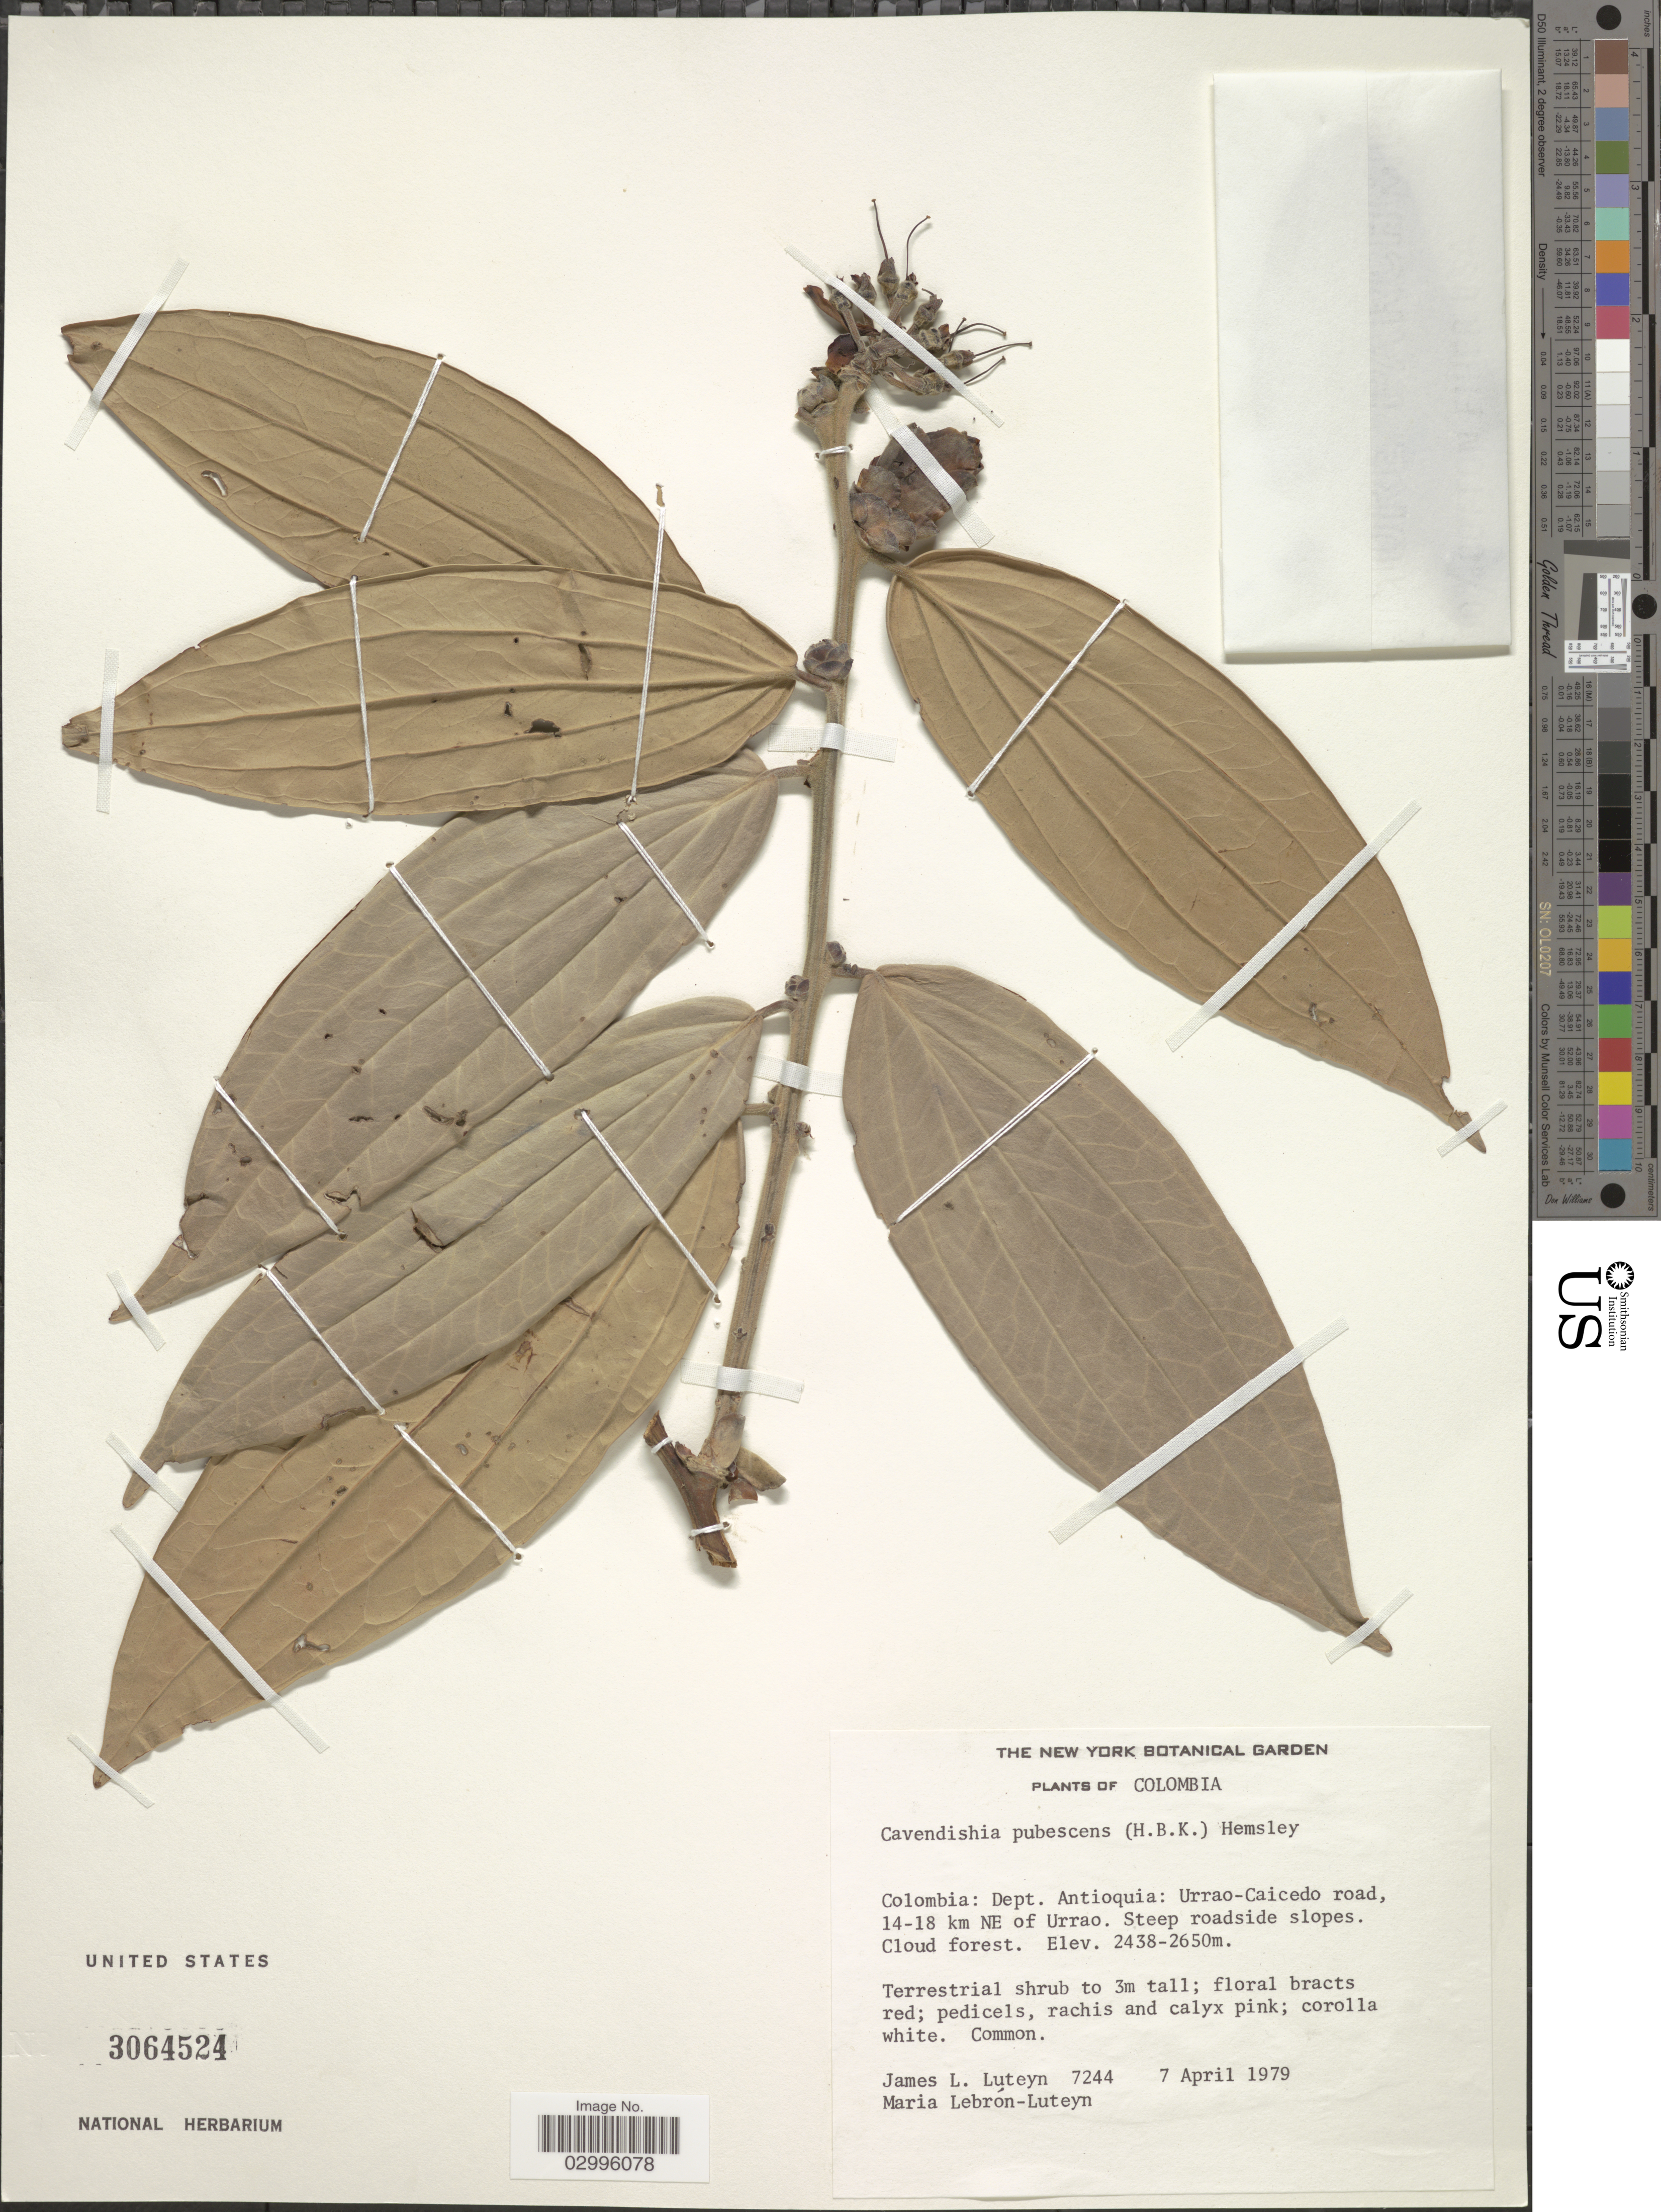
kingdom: Plantae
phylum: Tracheophyta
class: Magnoliopsida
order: Ericales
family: Ericaceae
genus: Cavendishia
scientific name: Cavendishia pubescens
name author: (Kunth) Hemsl.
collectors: J. L. Luteyn & M. L. Lebrón-Luteyn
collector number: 7244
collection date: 1979-04-07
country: Colombia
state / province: Antioquia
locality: Dept. Antioquia: Urrao-Caicedo road, 14-18 km NE of Urrao. Steep roadside slopes.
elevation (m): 2438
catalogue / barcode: US 3064524